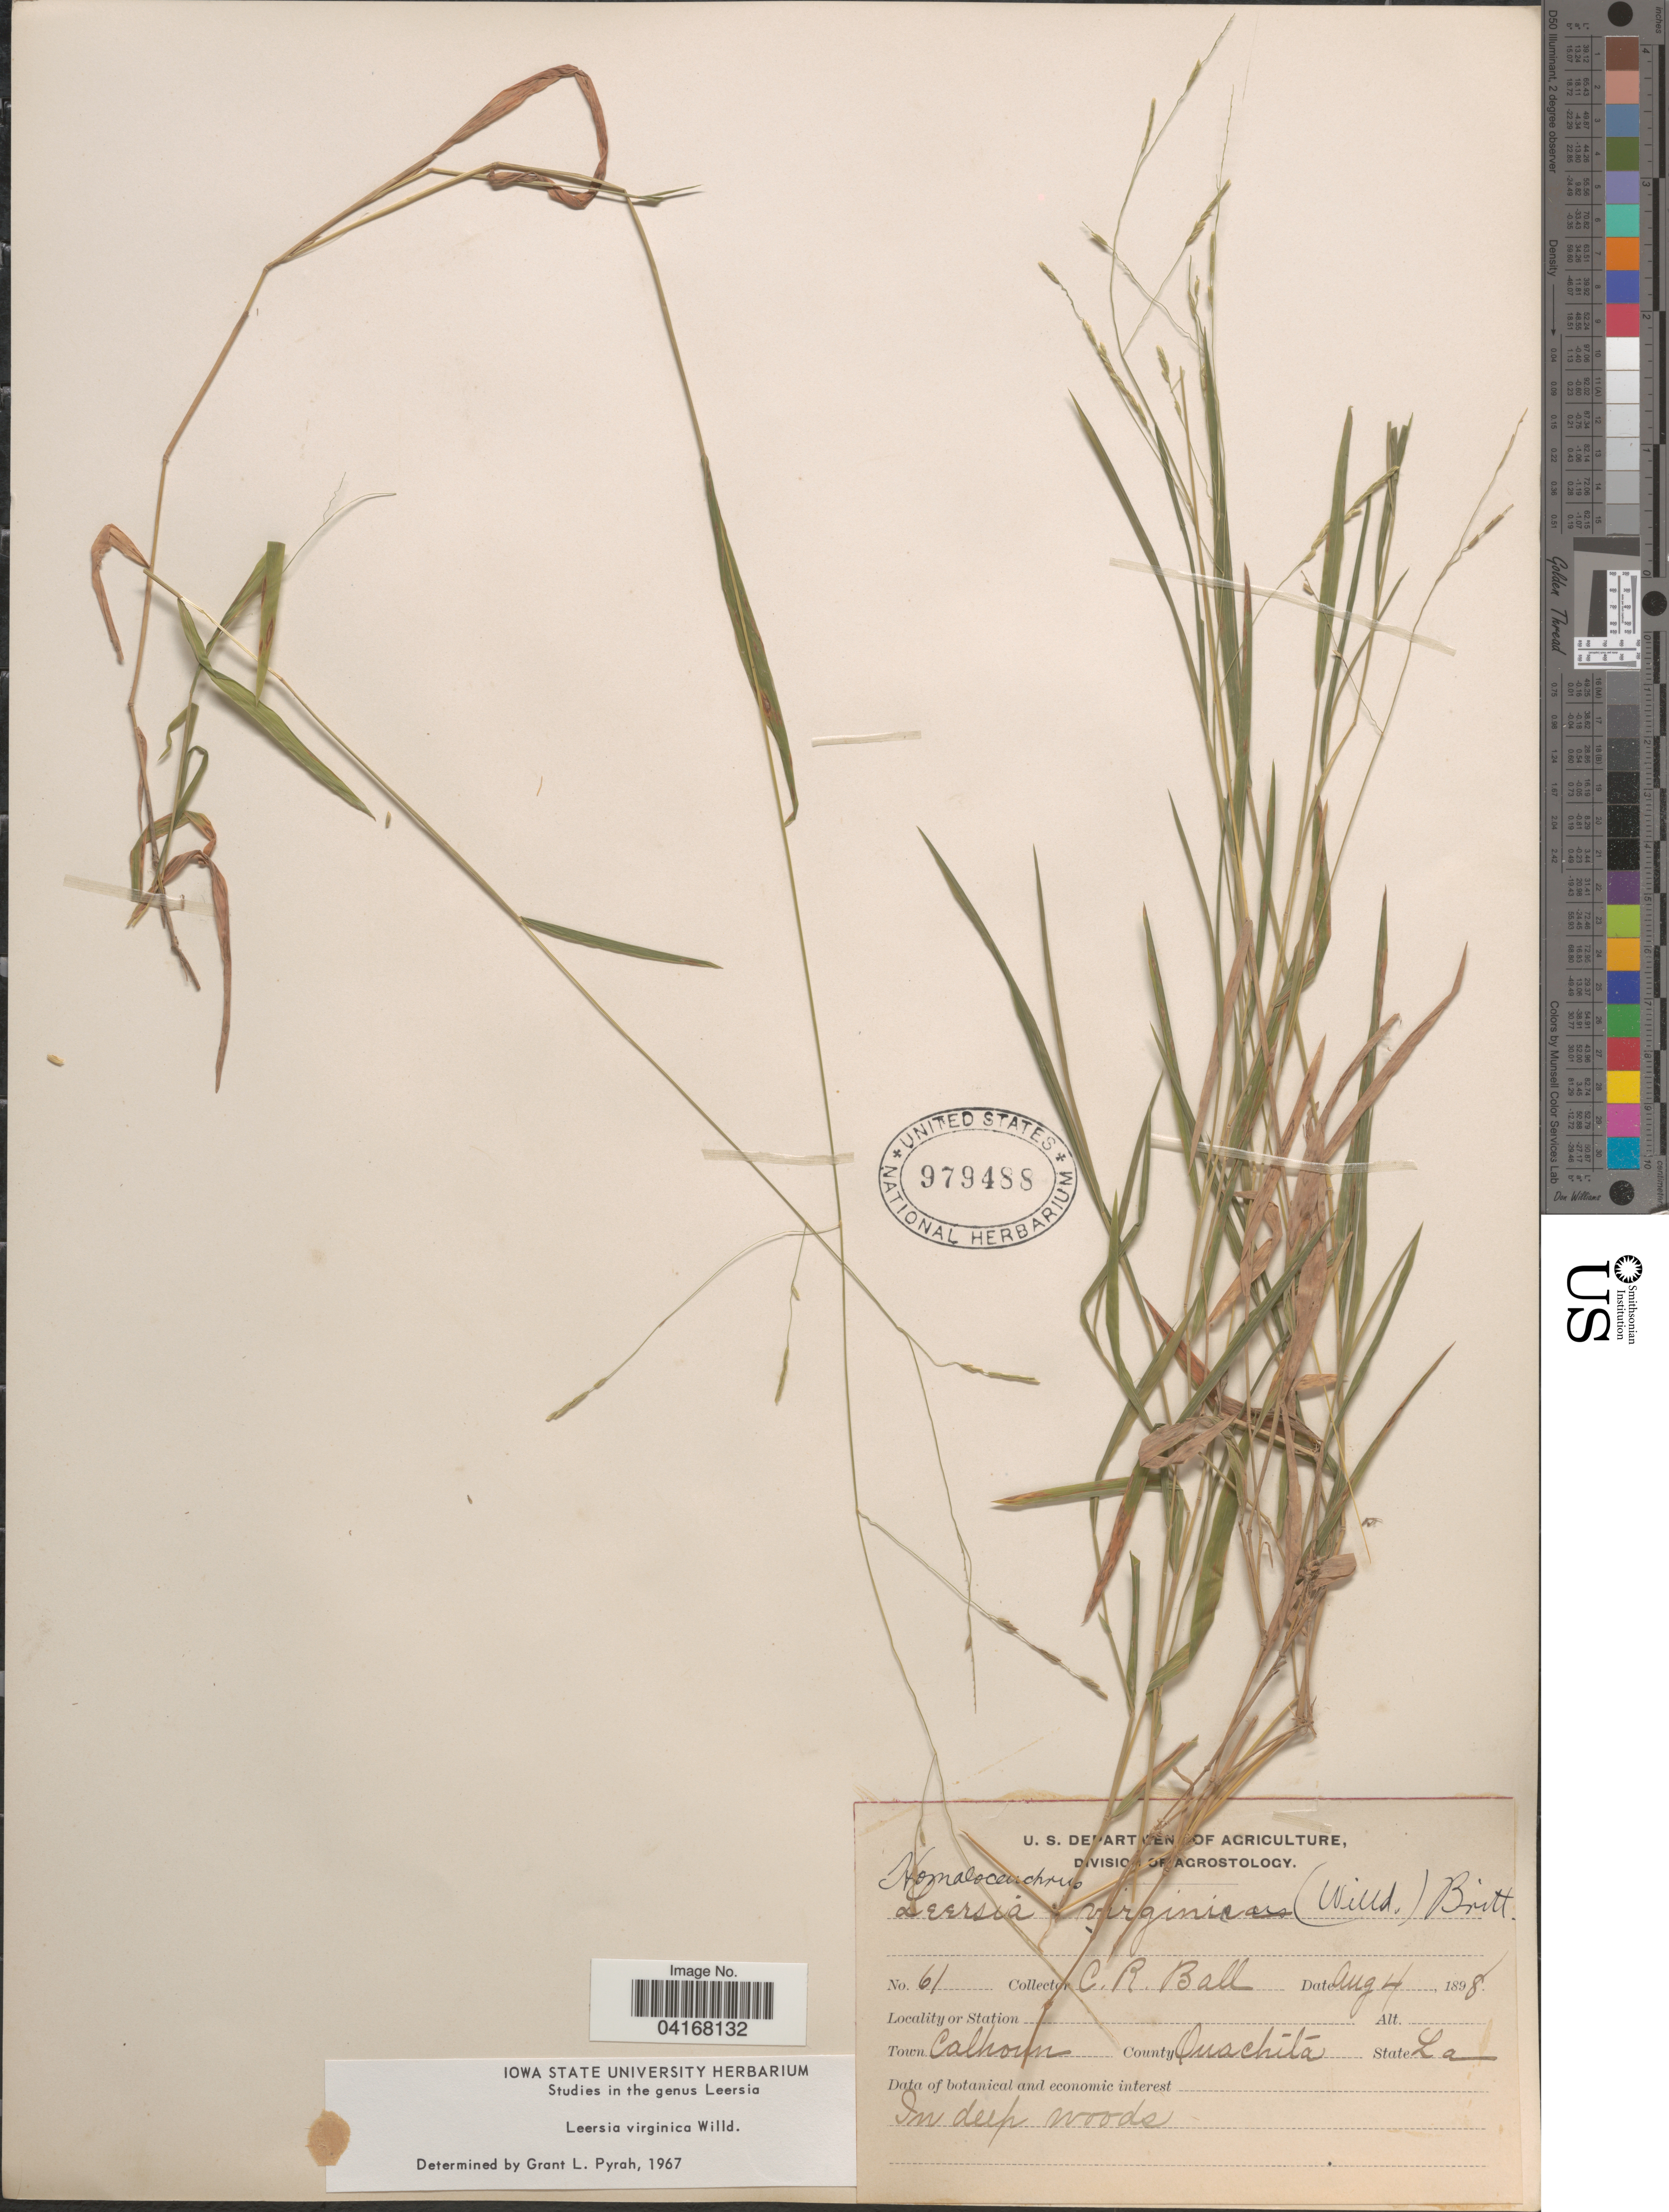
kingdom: Plantae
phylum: Tracheophyta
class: Liliopsida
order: Poales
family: Poaceae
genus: Leersia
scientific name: Leersia virginica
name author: Willd.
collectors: C. R. Ball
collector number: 61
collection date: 1898-08-04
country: United States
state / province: Louisiana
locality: Town Calhoun. County Ouachita.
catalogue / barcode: US 979488